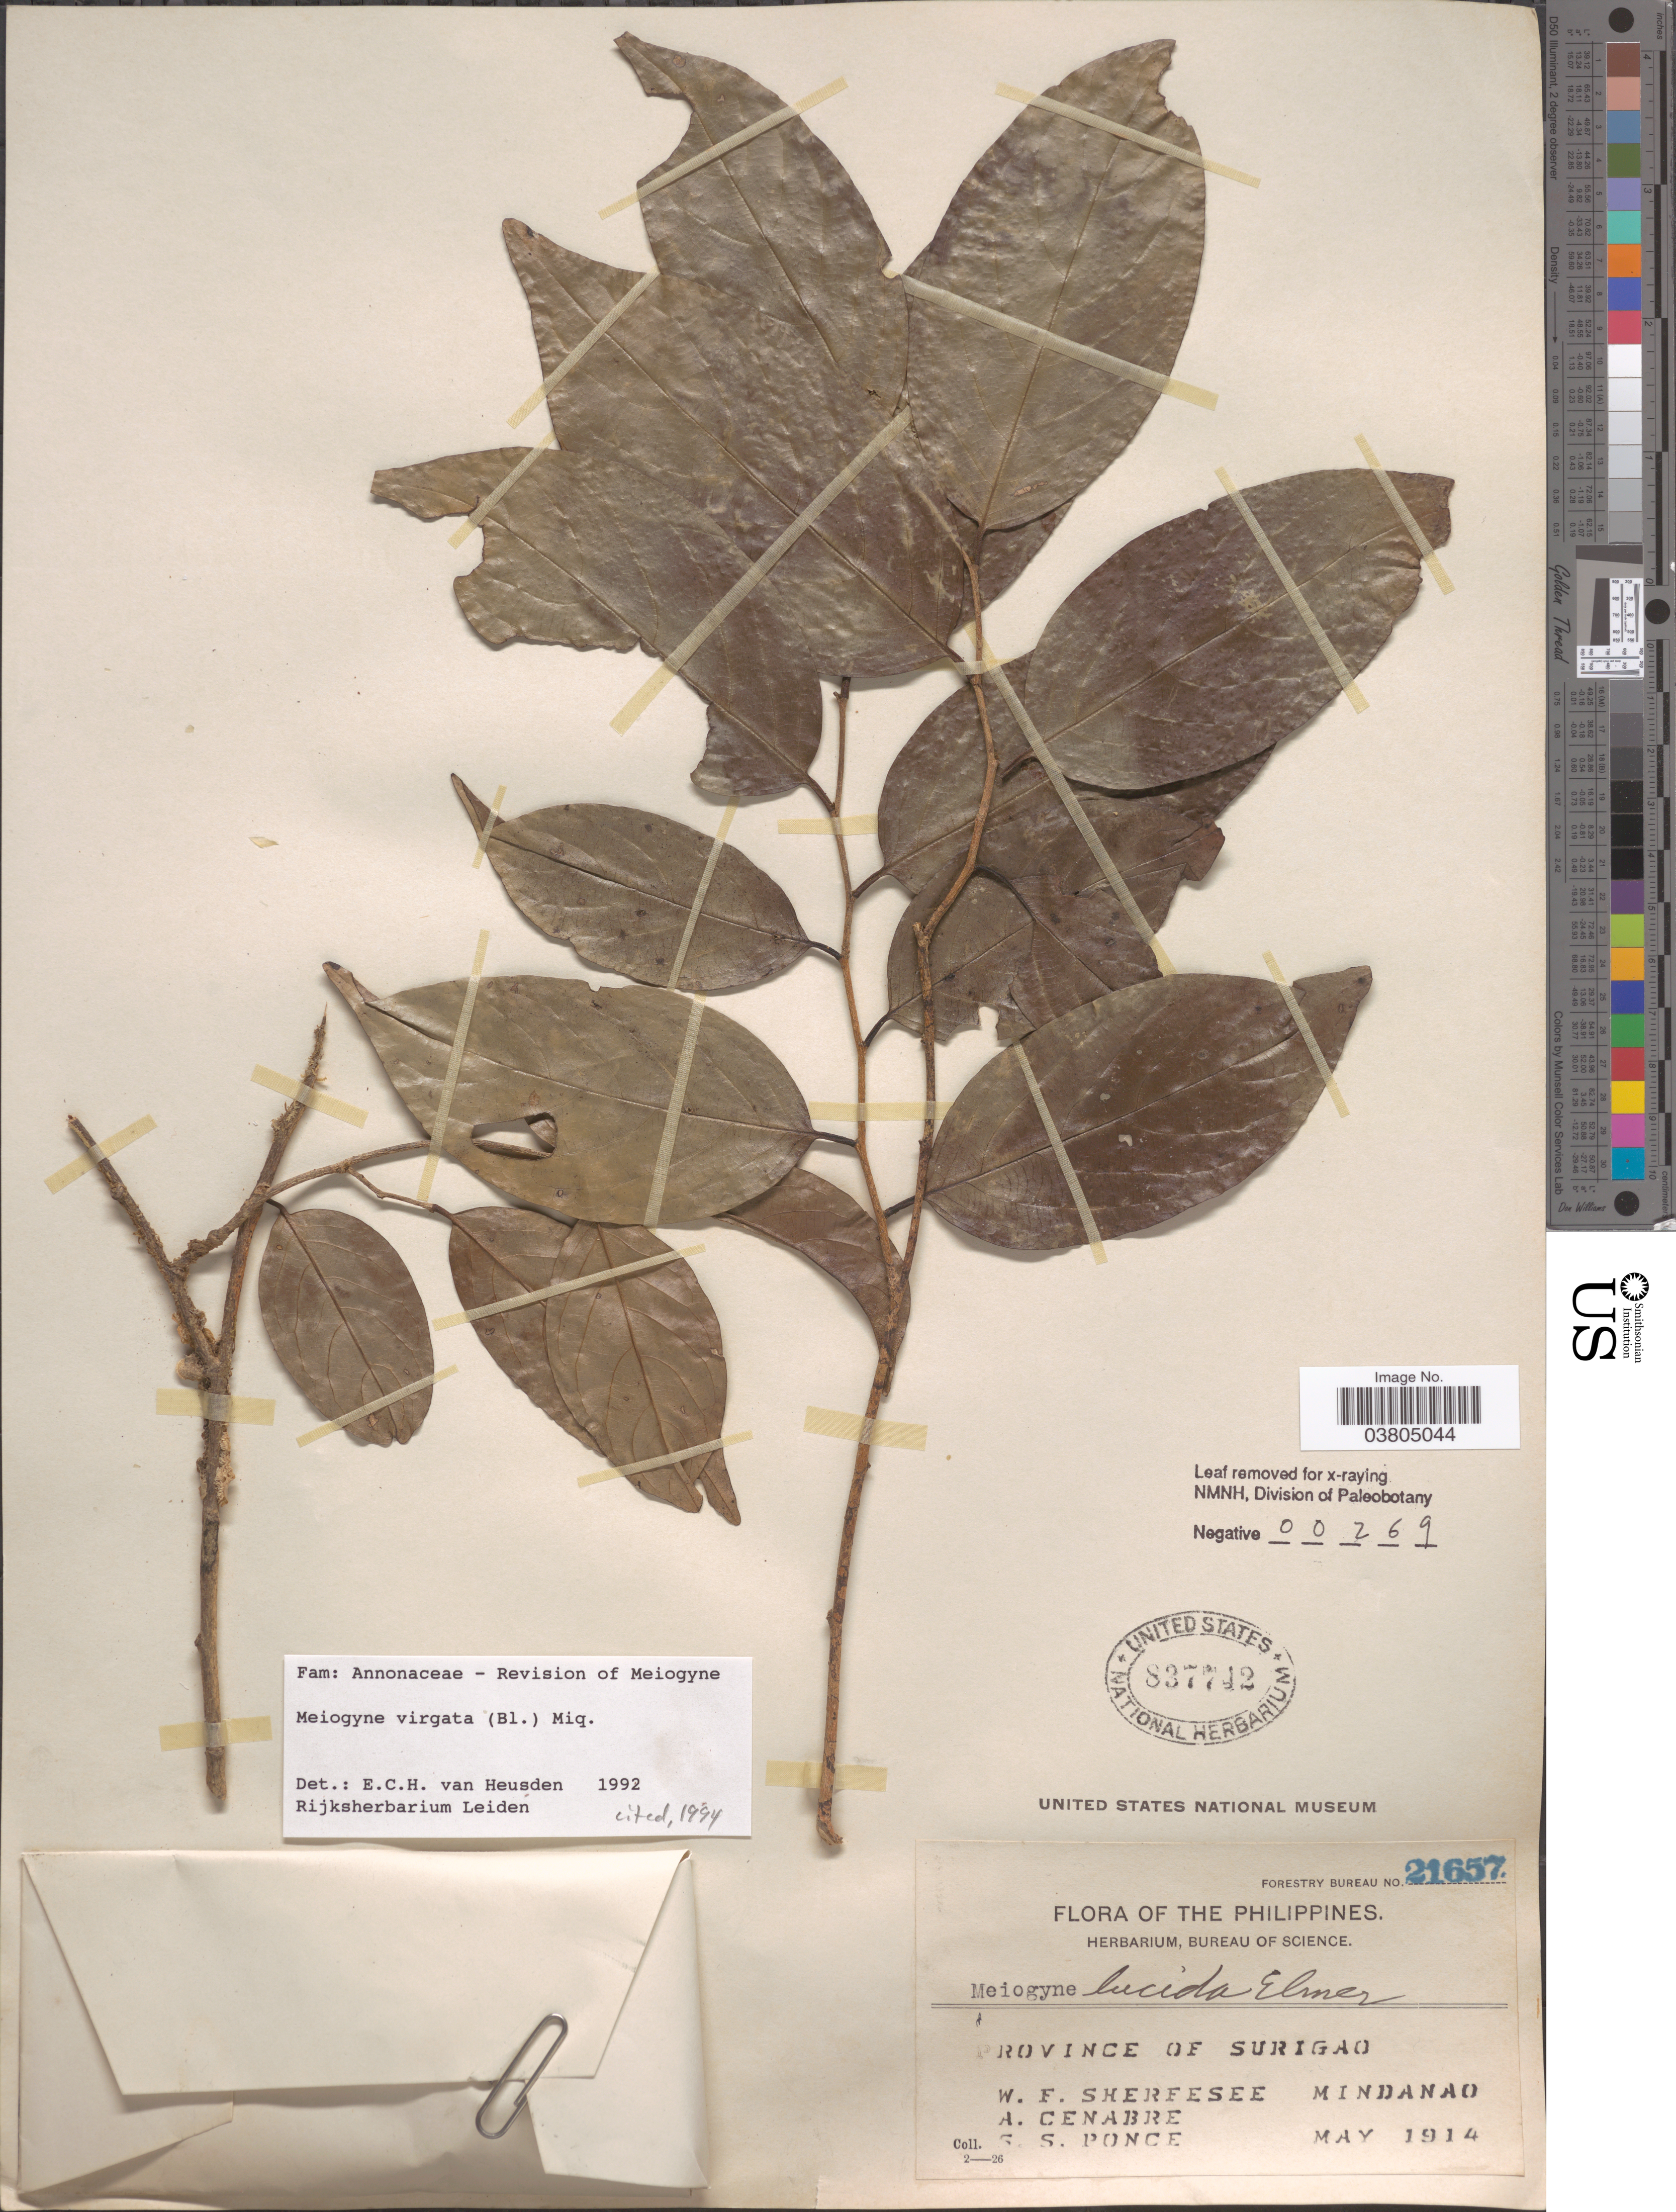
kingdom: Plantae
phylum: Tracheophyta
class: Magnoliopsida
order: Magnoliales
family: Annonaceae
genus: Meiogyne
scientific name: Meiogyne virgata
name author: (Blume) Miq.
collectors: W. Sherfesee, A. Cenabre & S. Ponce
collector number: Forestry Bureau 21657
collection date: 1914-05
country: Philippines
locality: Province of Surigao. Mindanao.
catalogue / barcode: US 837742